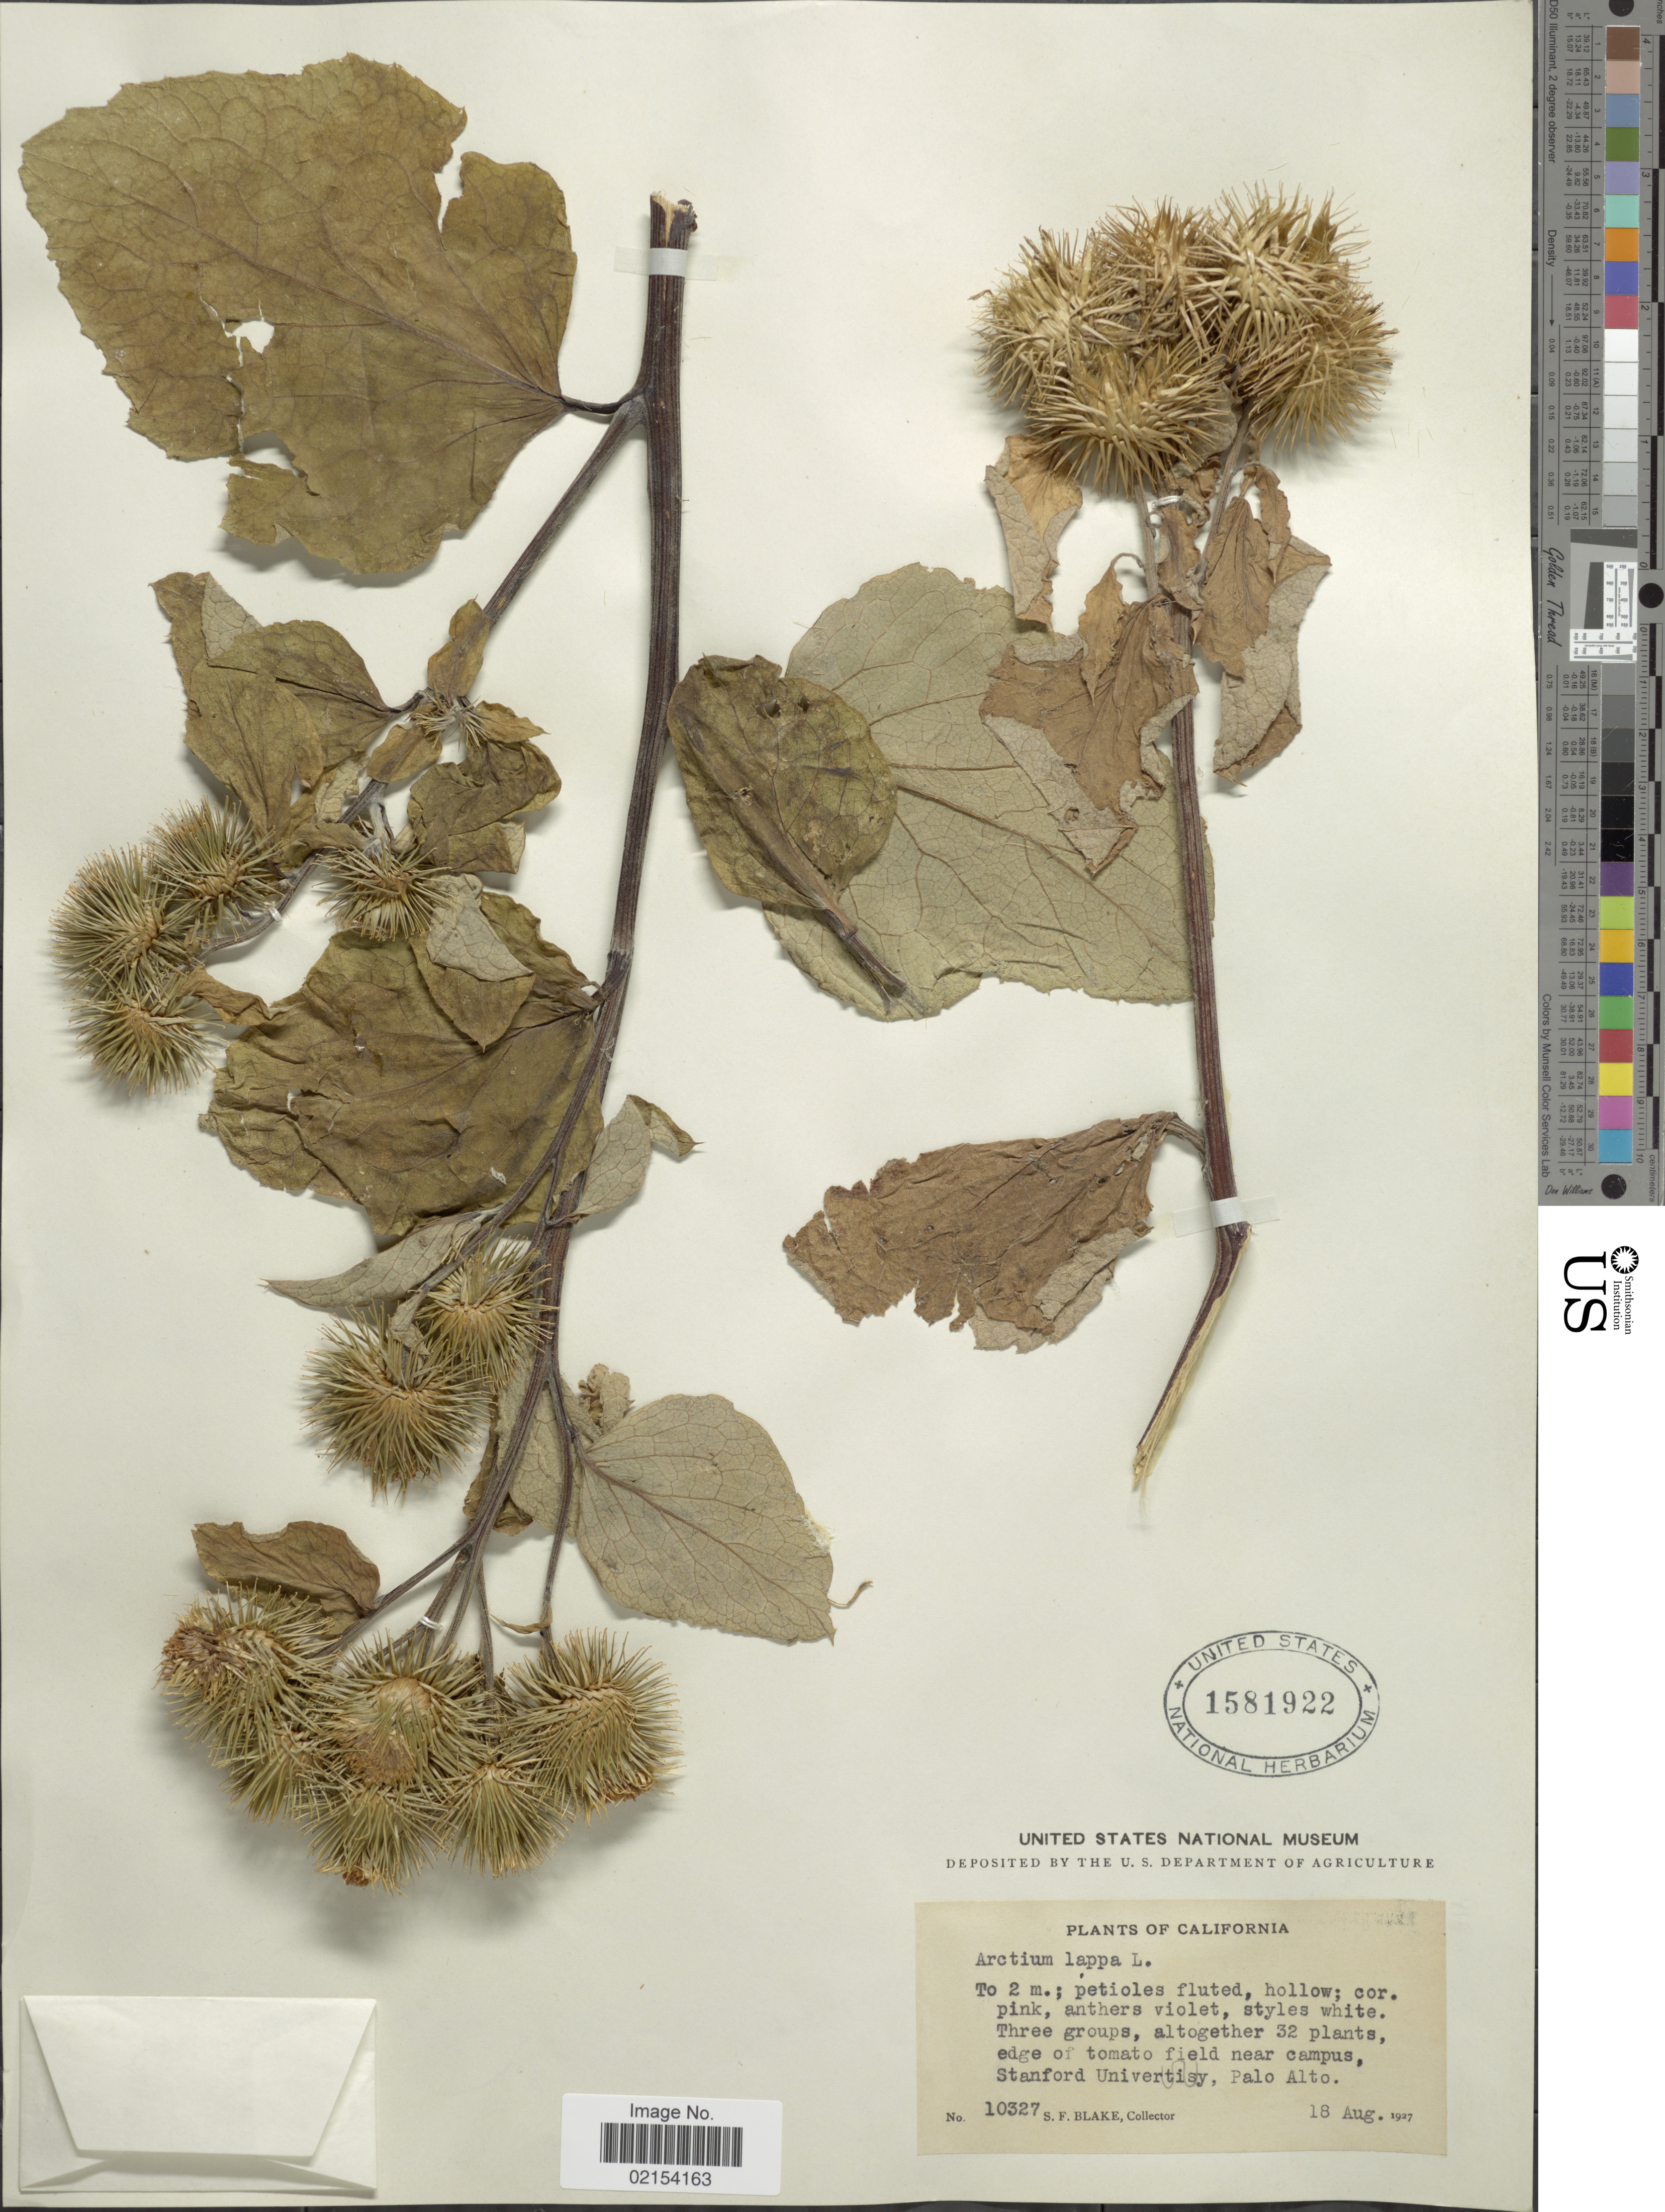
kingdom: Plantae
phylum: Tracheophyta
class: Magnoliopsida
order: Asterales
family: Asteraceae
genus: Arctium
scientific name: Arctium lappa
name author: L.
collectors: S. Blake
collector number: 10327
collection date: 1927-08-18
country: United States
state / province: California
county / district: Santa Clara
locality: Near campus, Stanford University, Palo Alto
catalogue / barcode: US 1581922